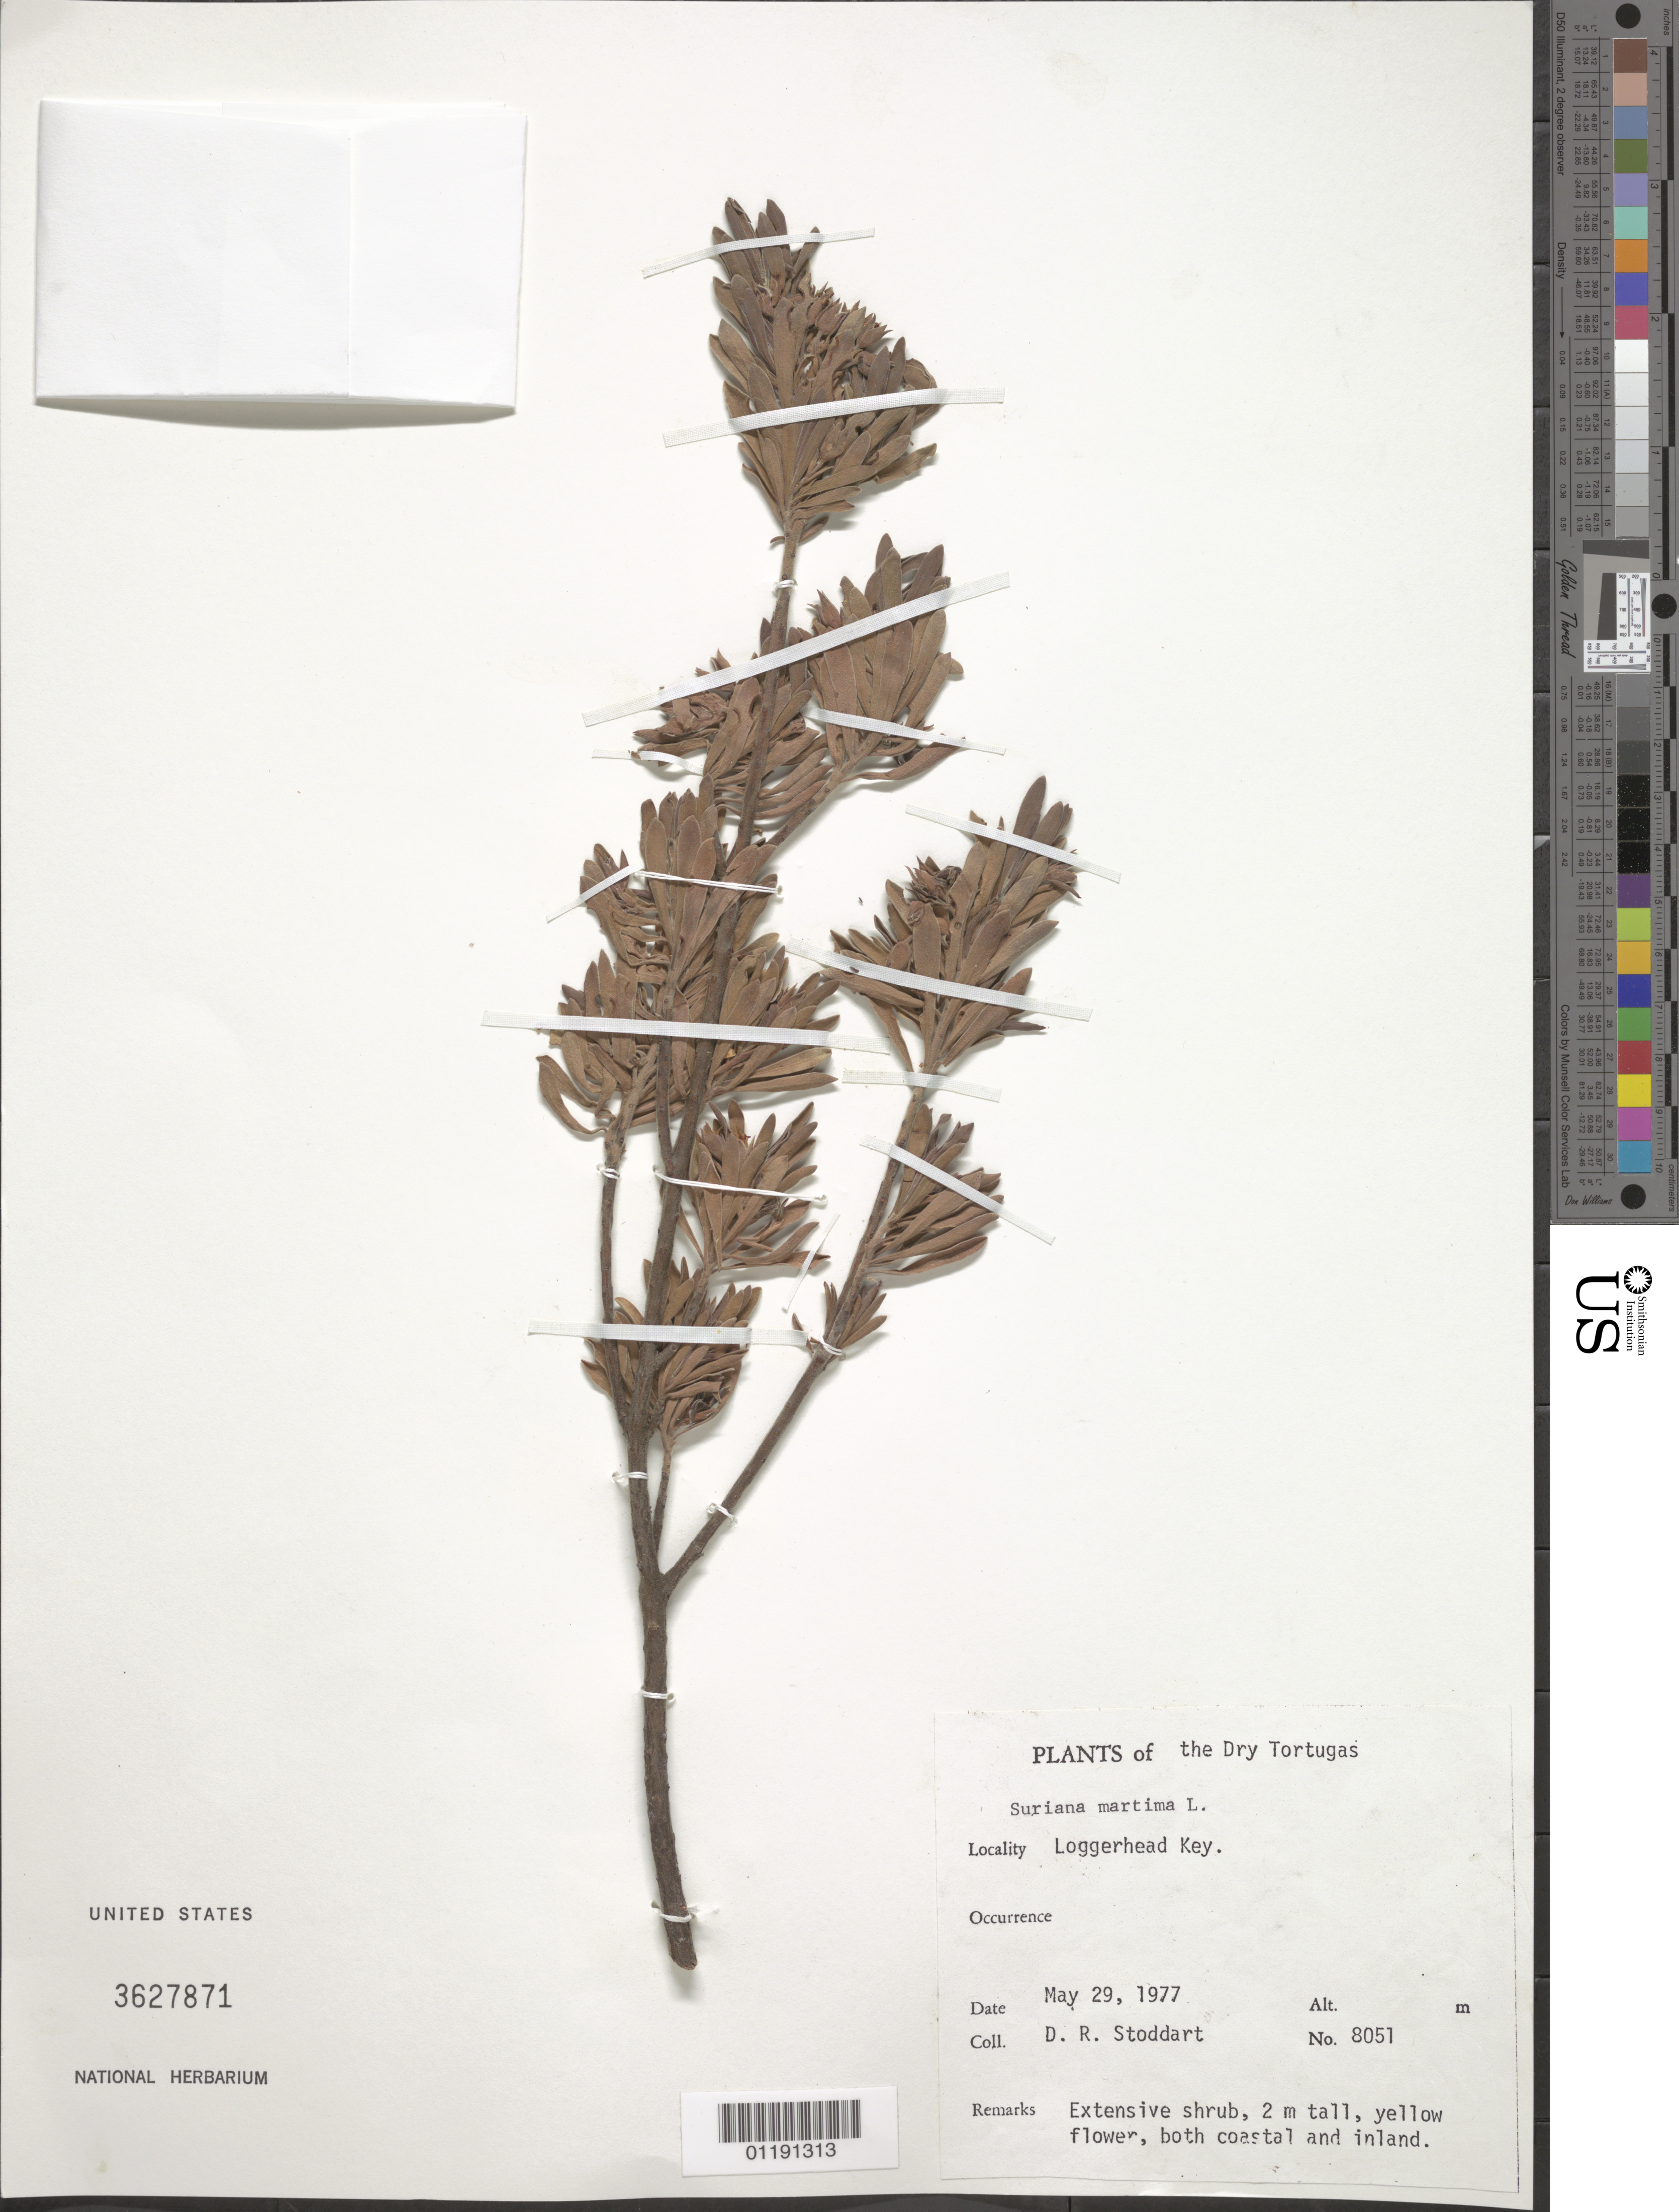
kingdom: Plantae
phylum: Tracheophyta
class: Magnoliopsida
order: Fabales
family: Surianaceae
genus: Suriana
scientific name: Suriana maritima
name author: L.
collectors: D. R. Stoddart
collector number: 8051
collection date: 1977-05-29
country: United States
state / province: Florida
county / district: Monroe County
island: Loggerhead Key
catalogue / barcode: US 3627871